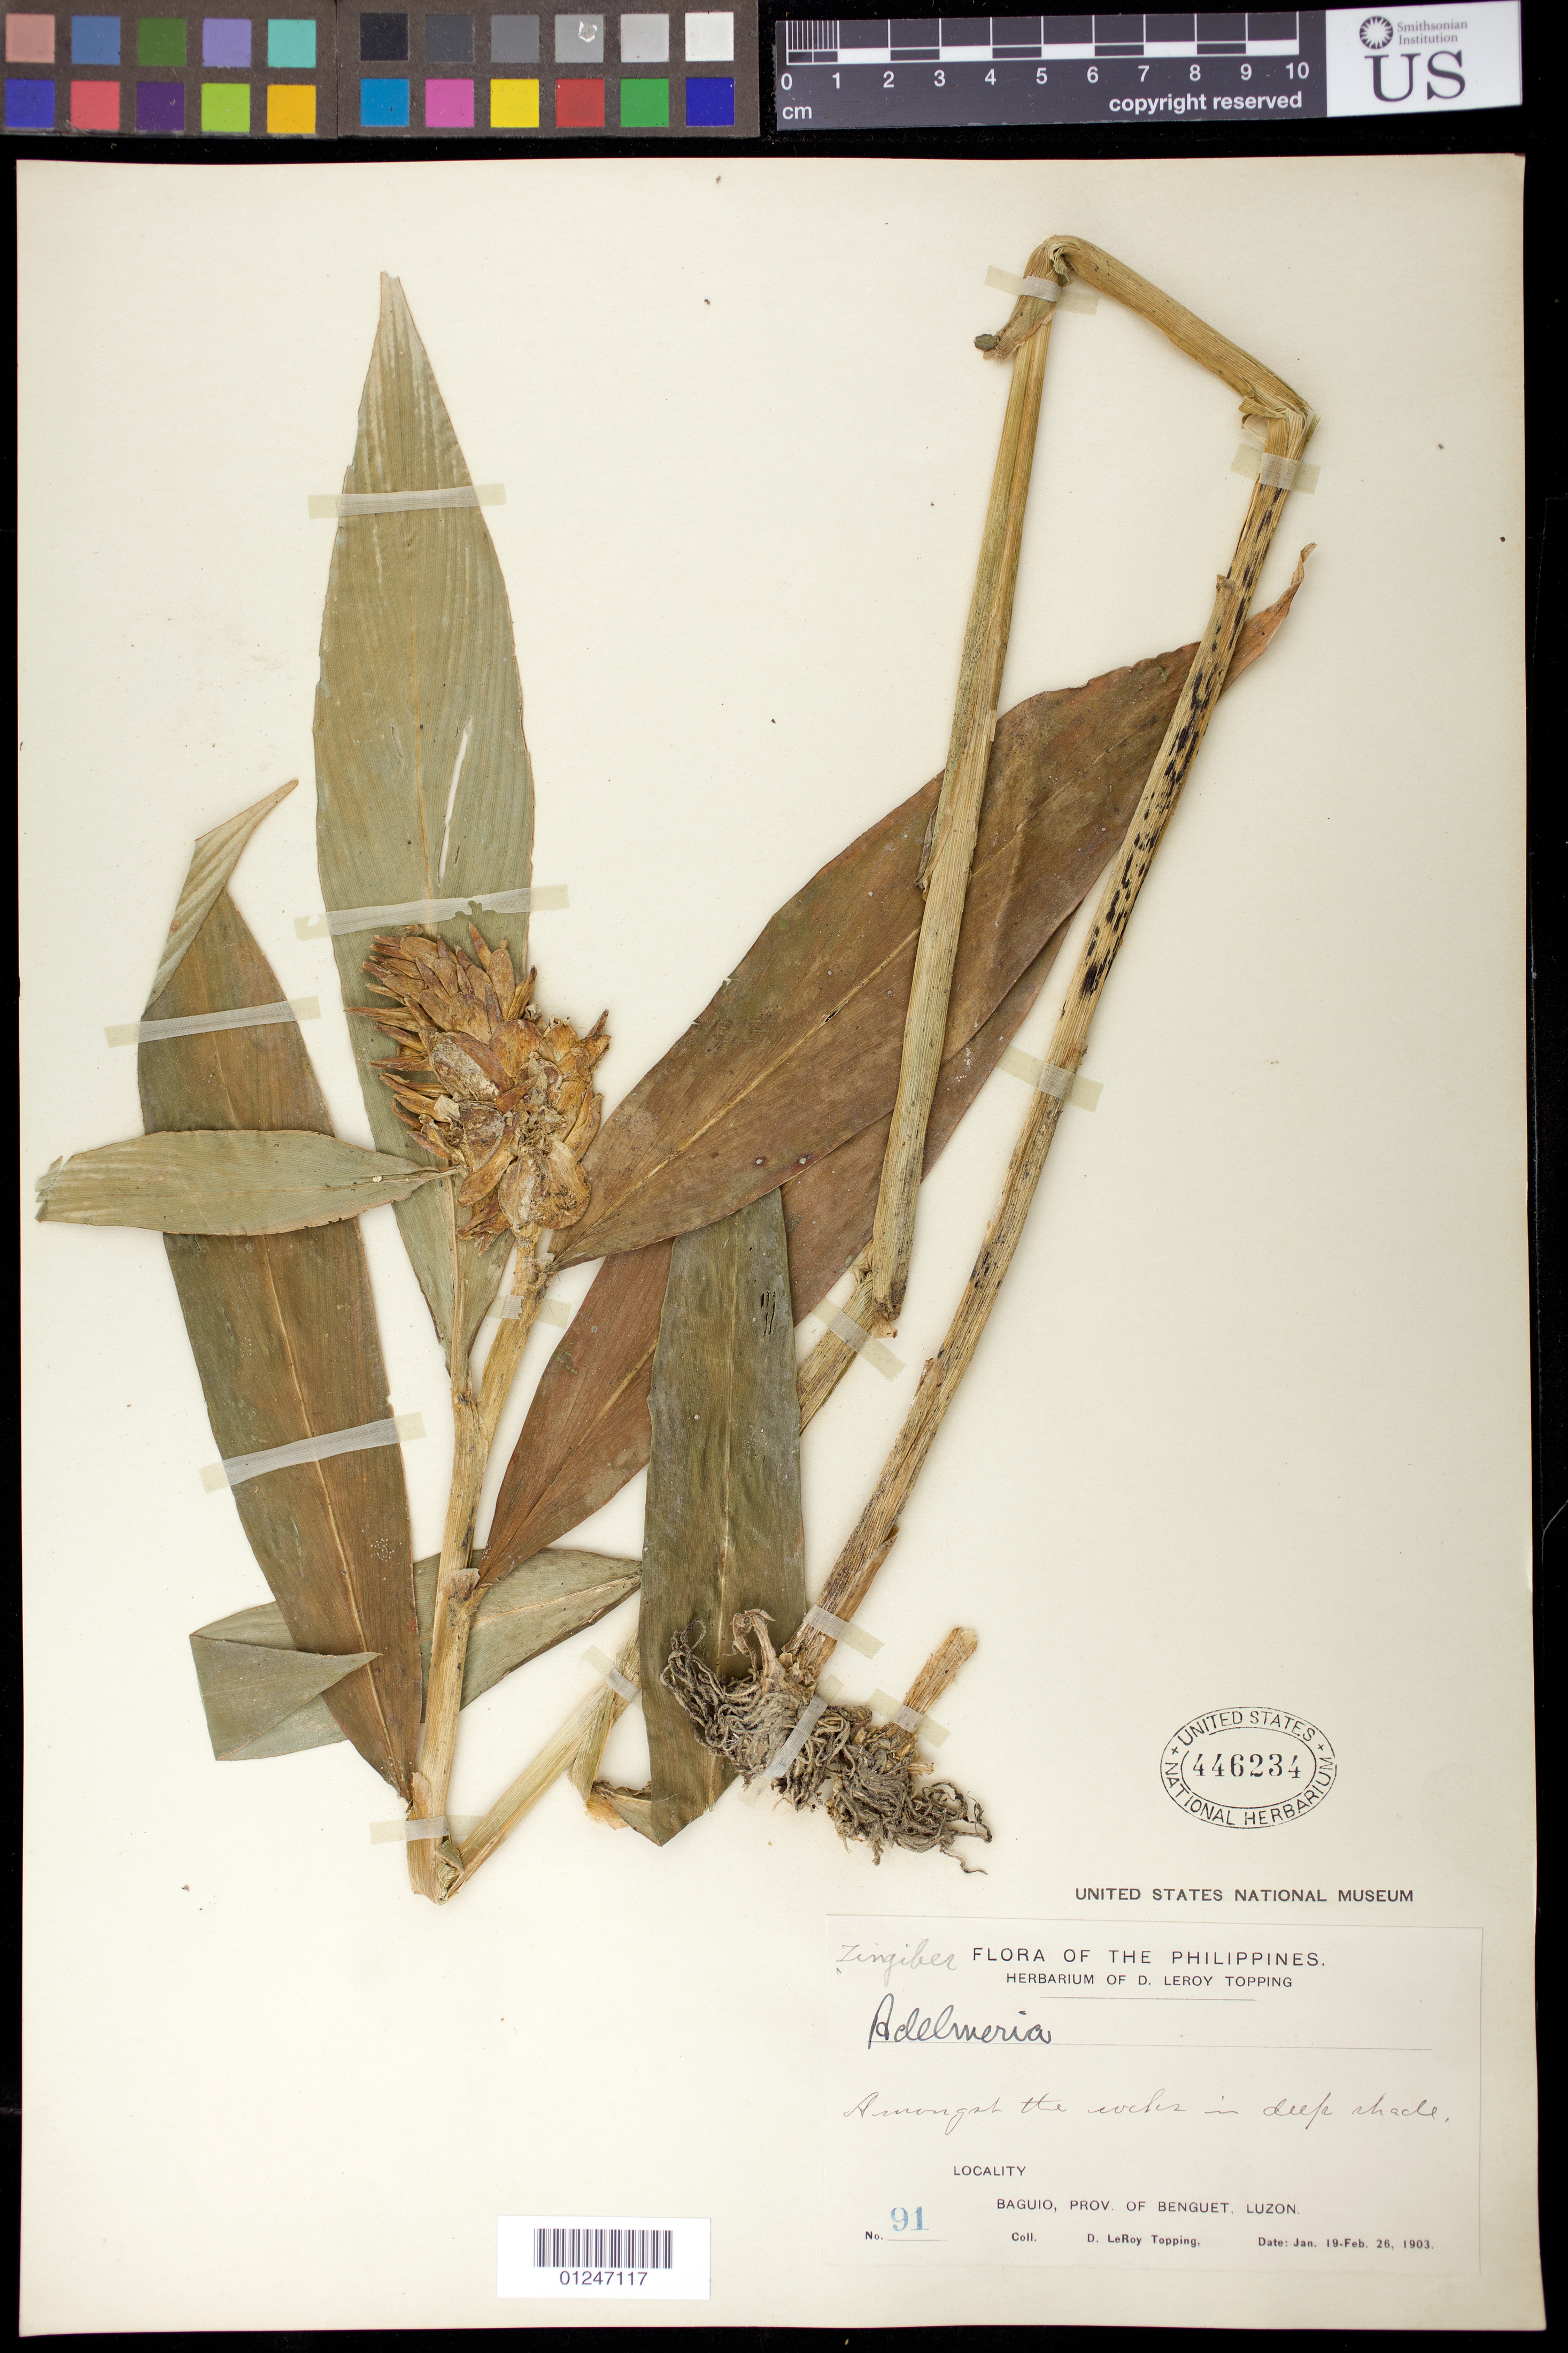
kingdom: Plantae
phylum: Tracheophyta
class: Liliopsida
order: Zingiberales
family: Zingiberaceae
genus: Zingiber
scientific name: Zingiber molle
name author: Ridl.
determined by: Docot, Rudolph Valentino A.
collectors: D. L. Topping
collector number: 91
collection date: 1903-01-19/1903-02-26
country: Philippines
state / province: Central Luzon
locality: Baguio, Prov. of Benguet, Luzon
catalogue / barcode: US 446234